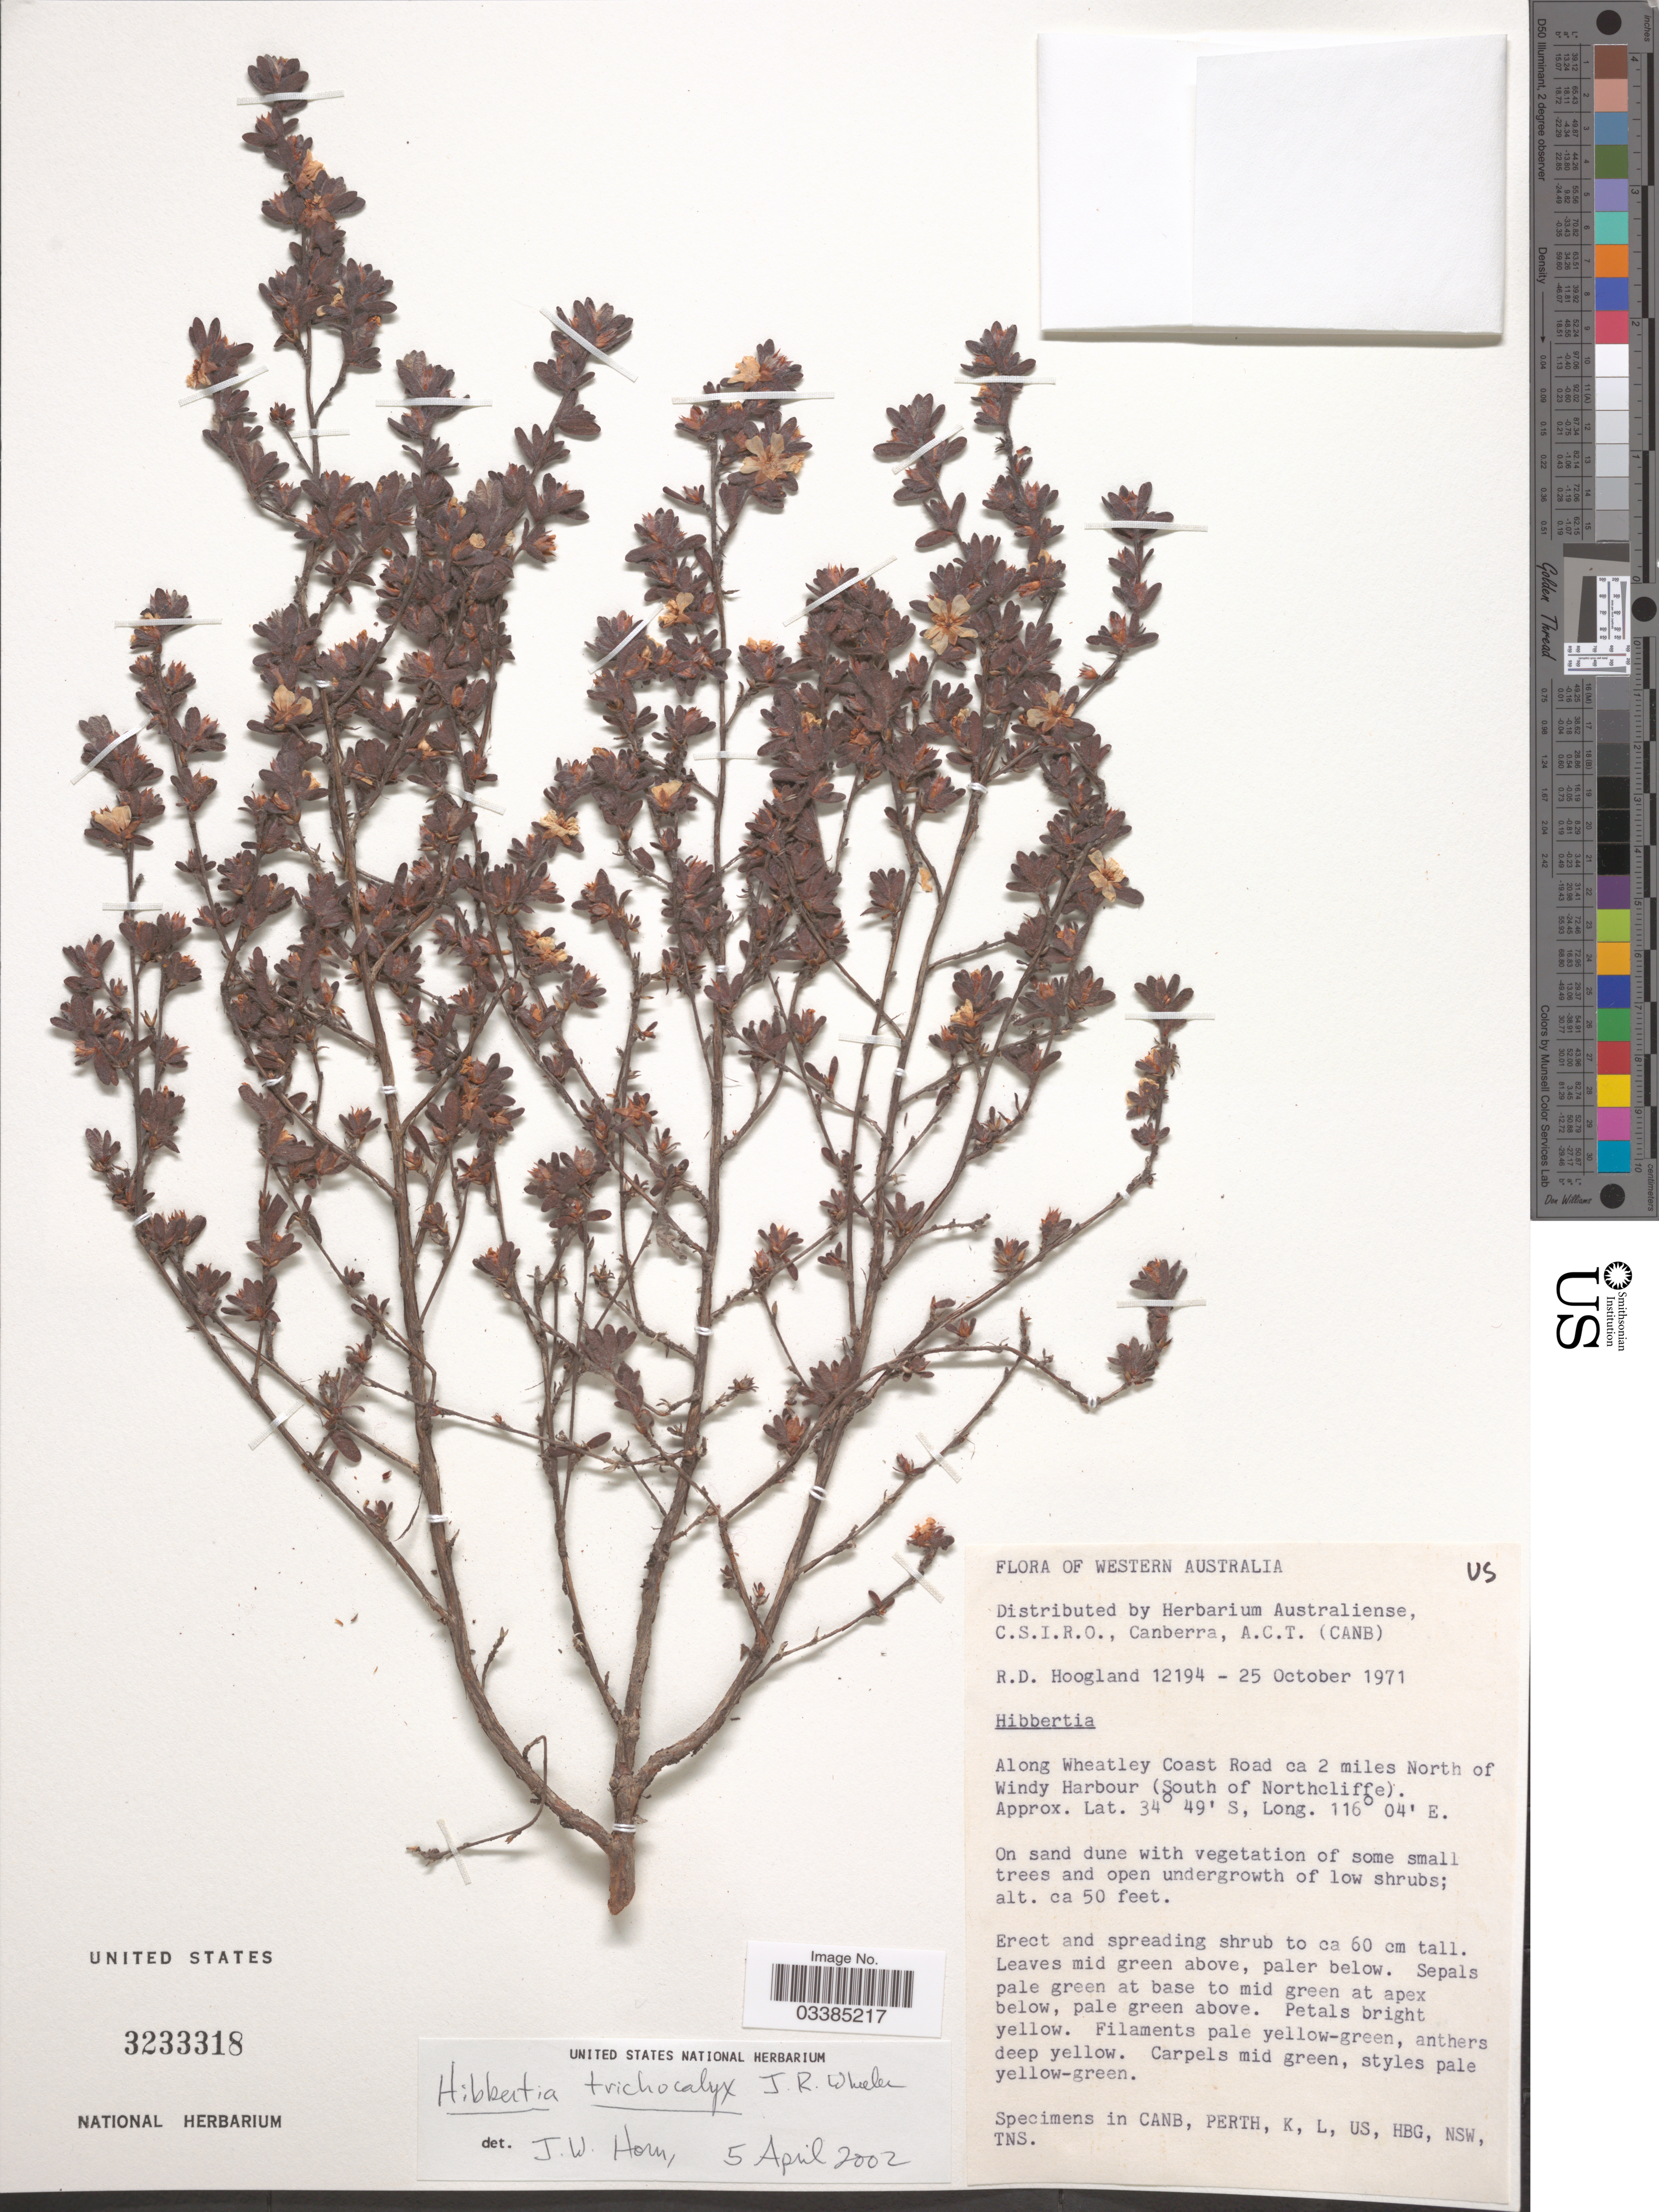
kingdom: Plantae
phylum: Tracheophyta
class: Magnoliopsida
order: Dilleniales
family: Dilleniaceae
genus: Hibbertia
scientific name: Hibbertia trichocalyx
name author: J.R. Wheeler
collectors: R. D. Hoogland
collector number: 12194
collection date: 1971-10-25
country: Australia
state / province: Western Australia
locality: Along Wheatley Coast Road ca 2 miles North of Windy Harbour (South of Northcliffe).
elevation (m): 15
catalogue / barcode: US 3233318